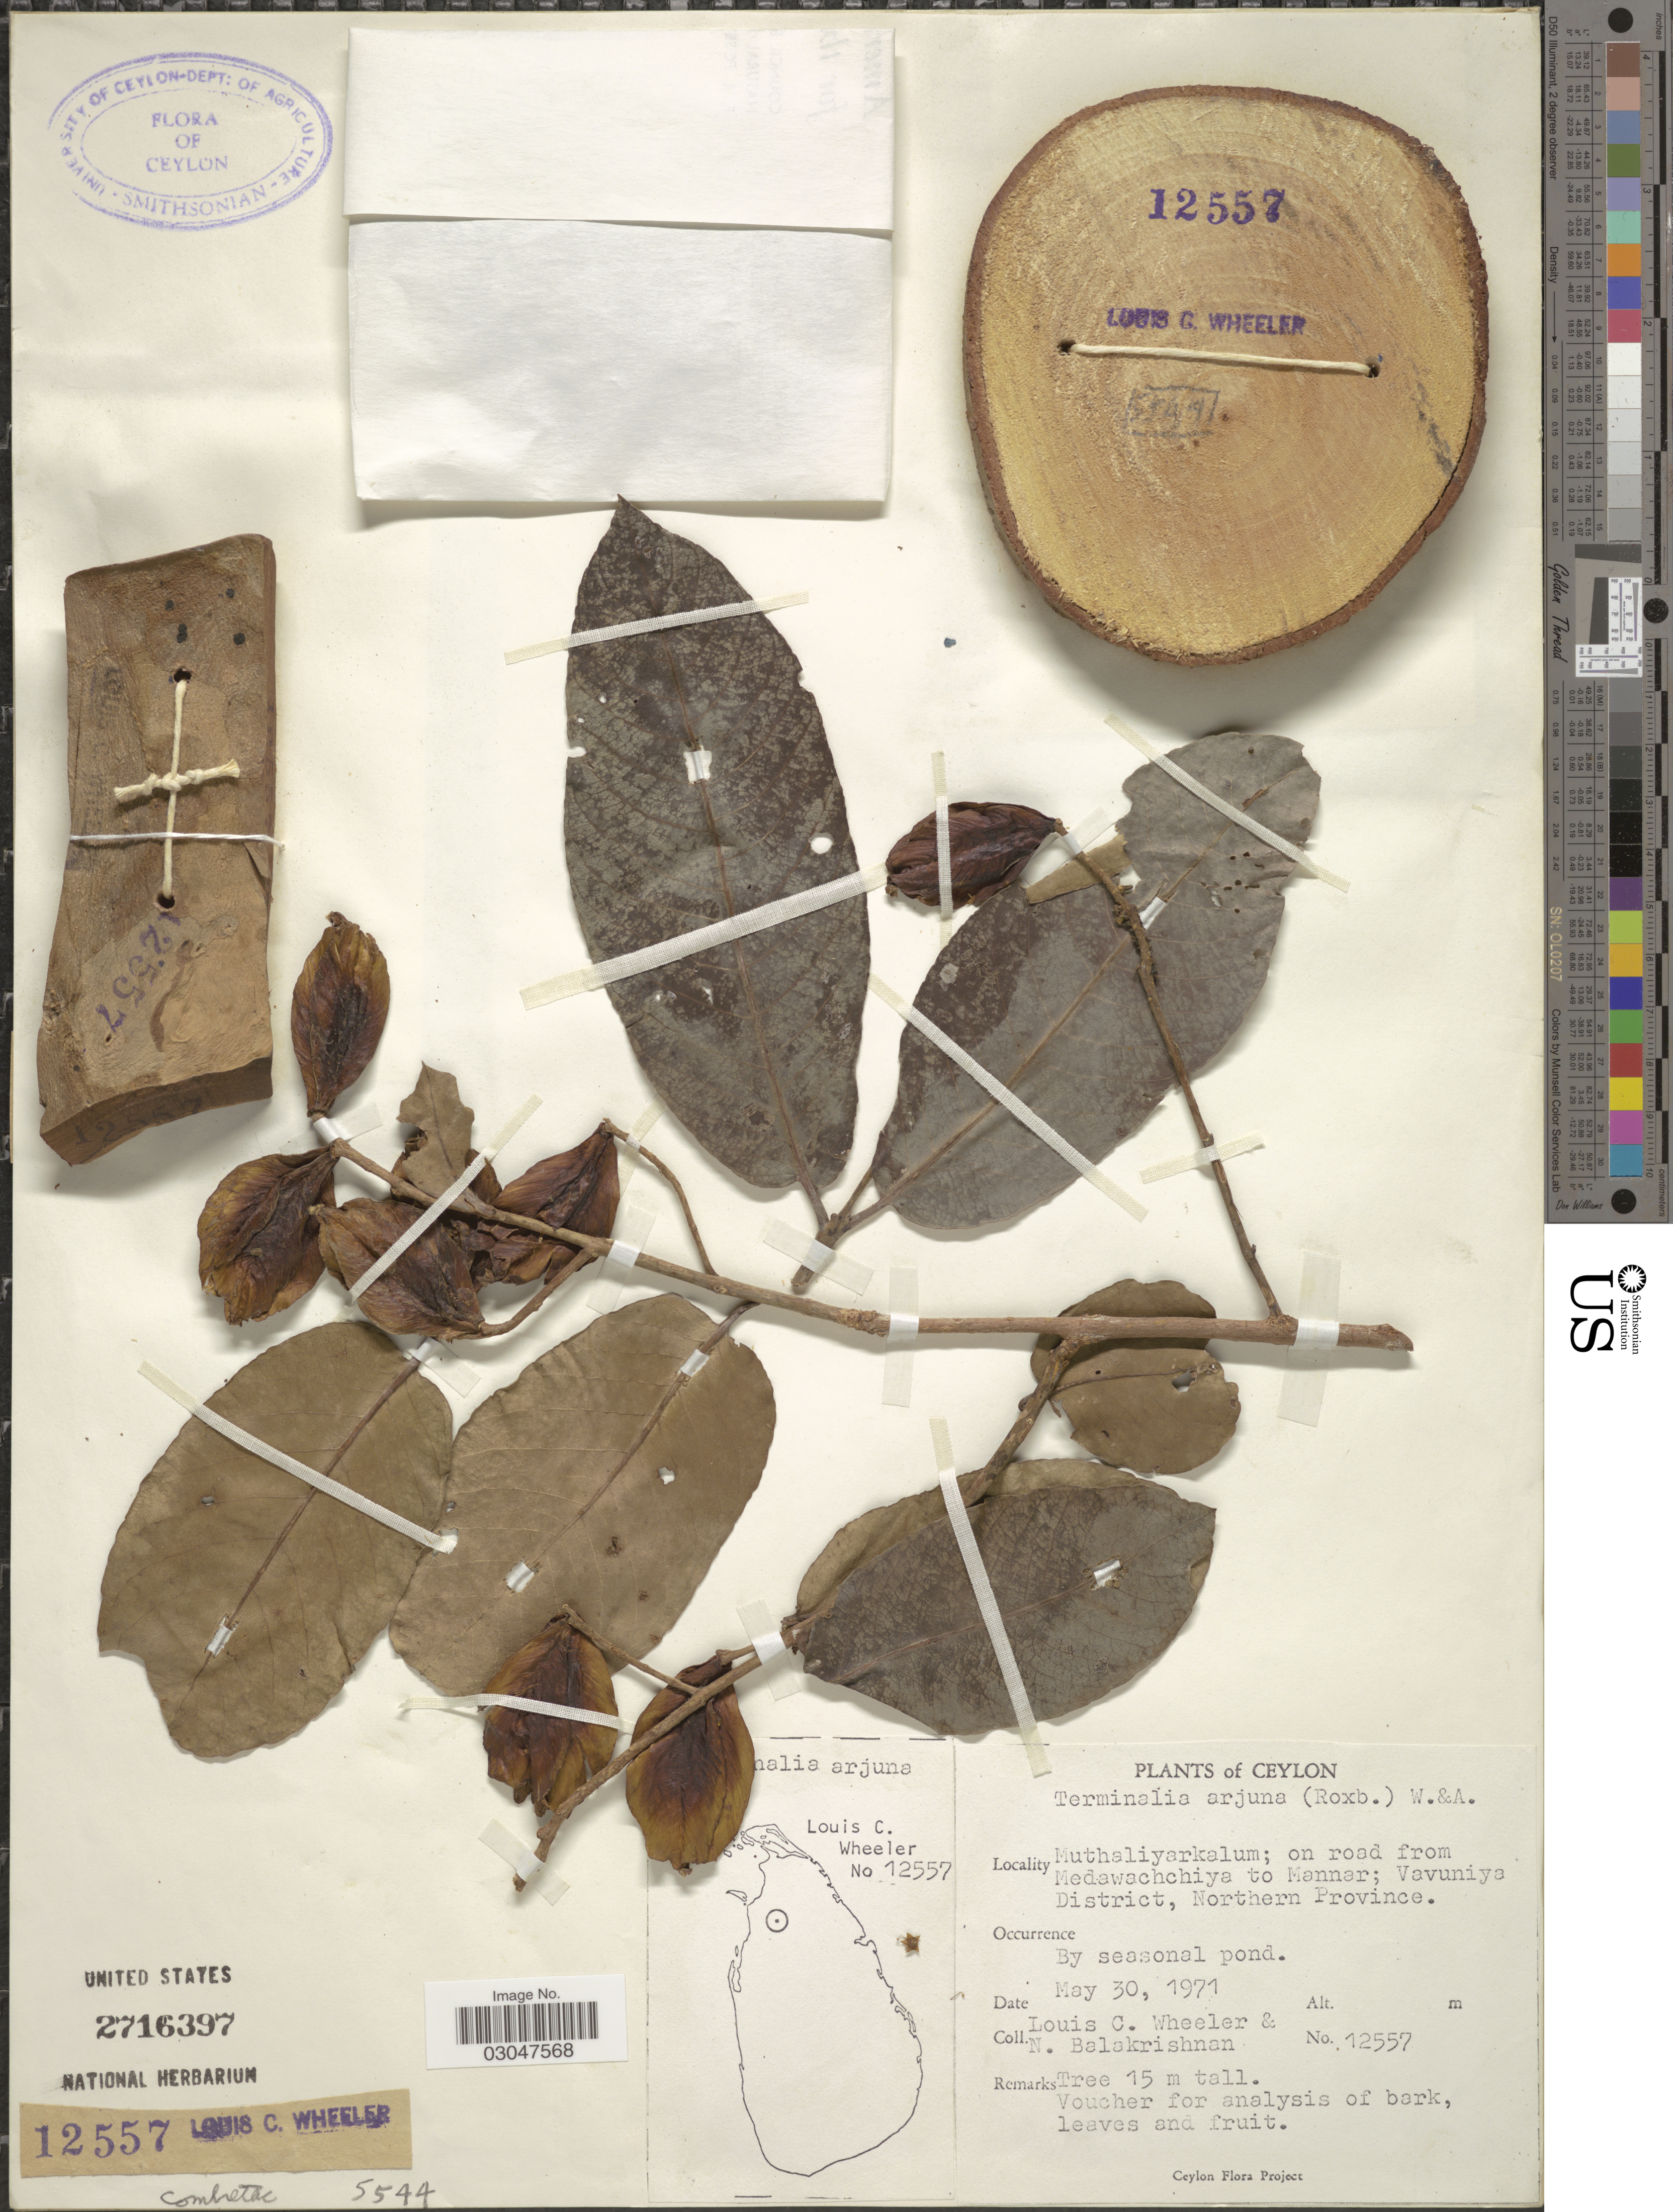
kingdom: Plantae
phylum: Tracheophyta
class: Magnoliopsida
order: Myrtales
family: Combretaceae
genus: Terminalia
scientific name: Terminalia arjuna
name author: (Roxb. ex DC.) Wight & Arn.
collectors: L. C. Wheeler & N. Balakrishnan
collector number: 12557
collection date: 1971-05-30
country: Sri Lanka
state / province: Northern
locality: Ceylon. Muthaliyarkalum; on road from Medawachchiya to Mannar; Vavuniya District.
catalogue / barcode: US 2716397